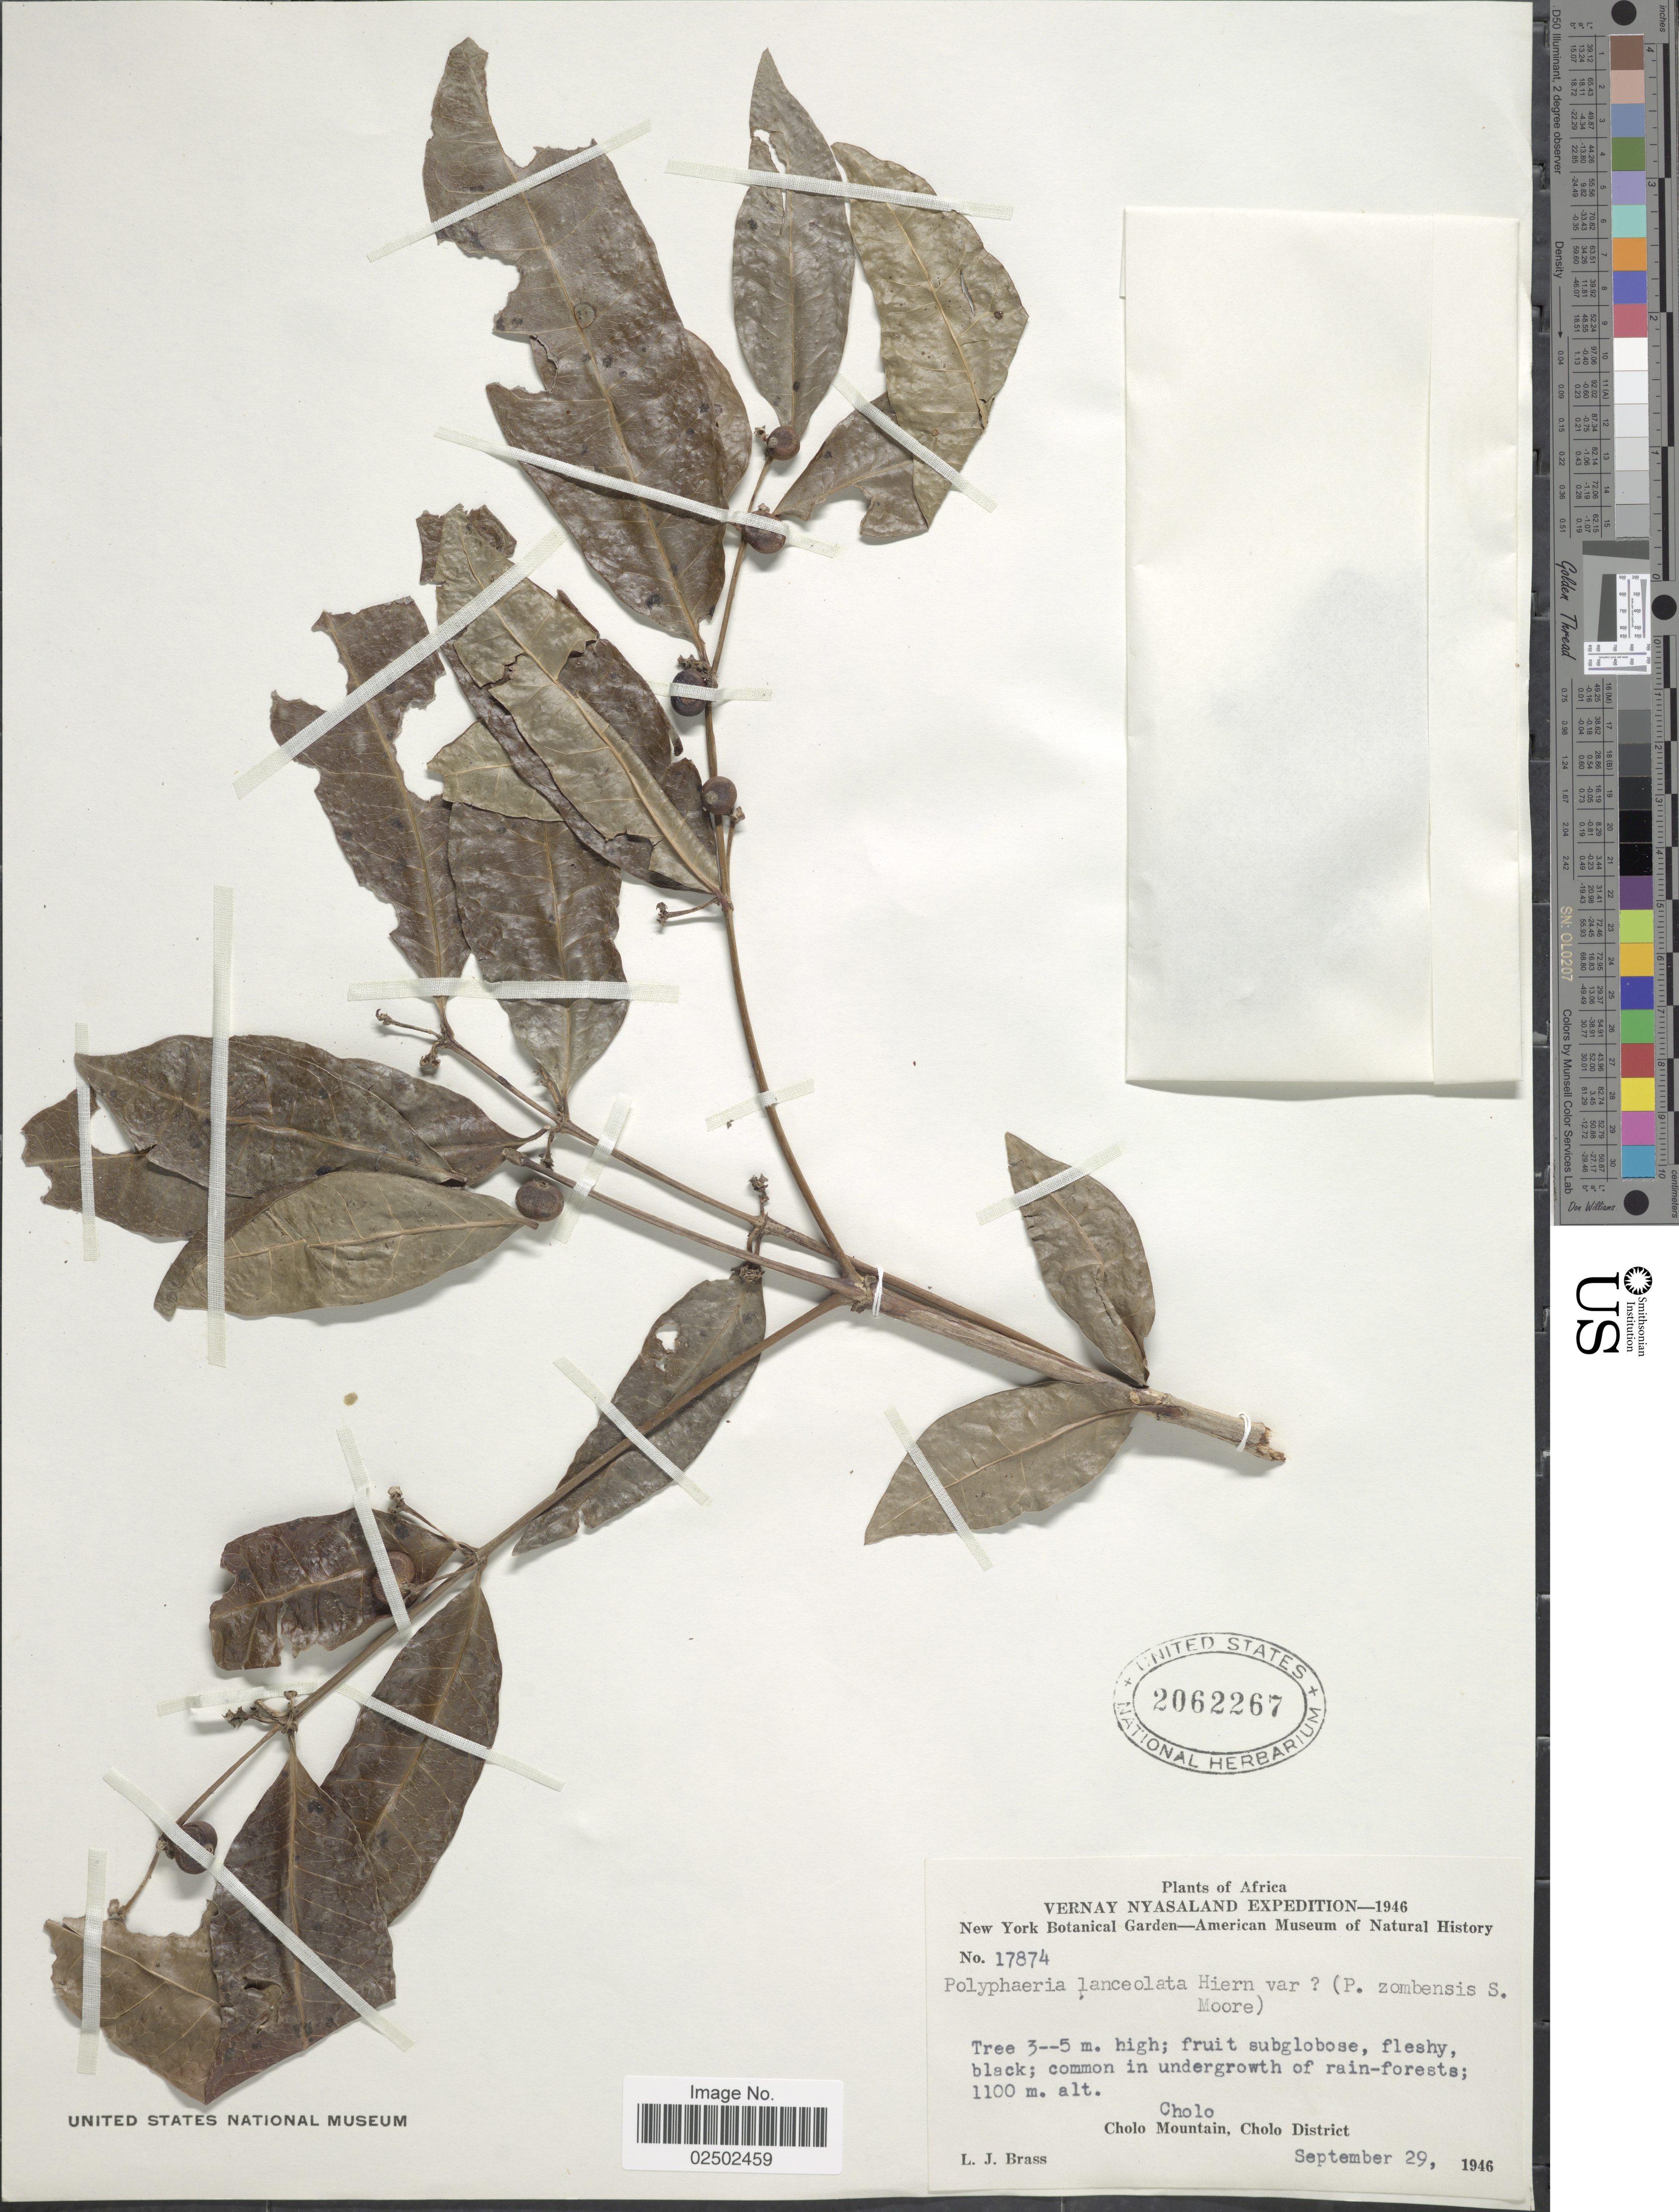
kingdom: Plantae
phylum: Tracheophyta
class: Magnoliopsida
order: Gentianales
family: Rubiaceae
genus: Polysphaeria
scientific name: Polysphaeria lanceolata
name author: Hiern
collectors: L. J. Brass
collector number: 17874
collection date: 1946-09-29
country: Malawi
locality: Vernay Nyasaland. Cholo, Cholo Mountain, Cholo District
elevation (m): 1100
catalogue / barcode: US 2062267